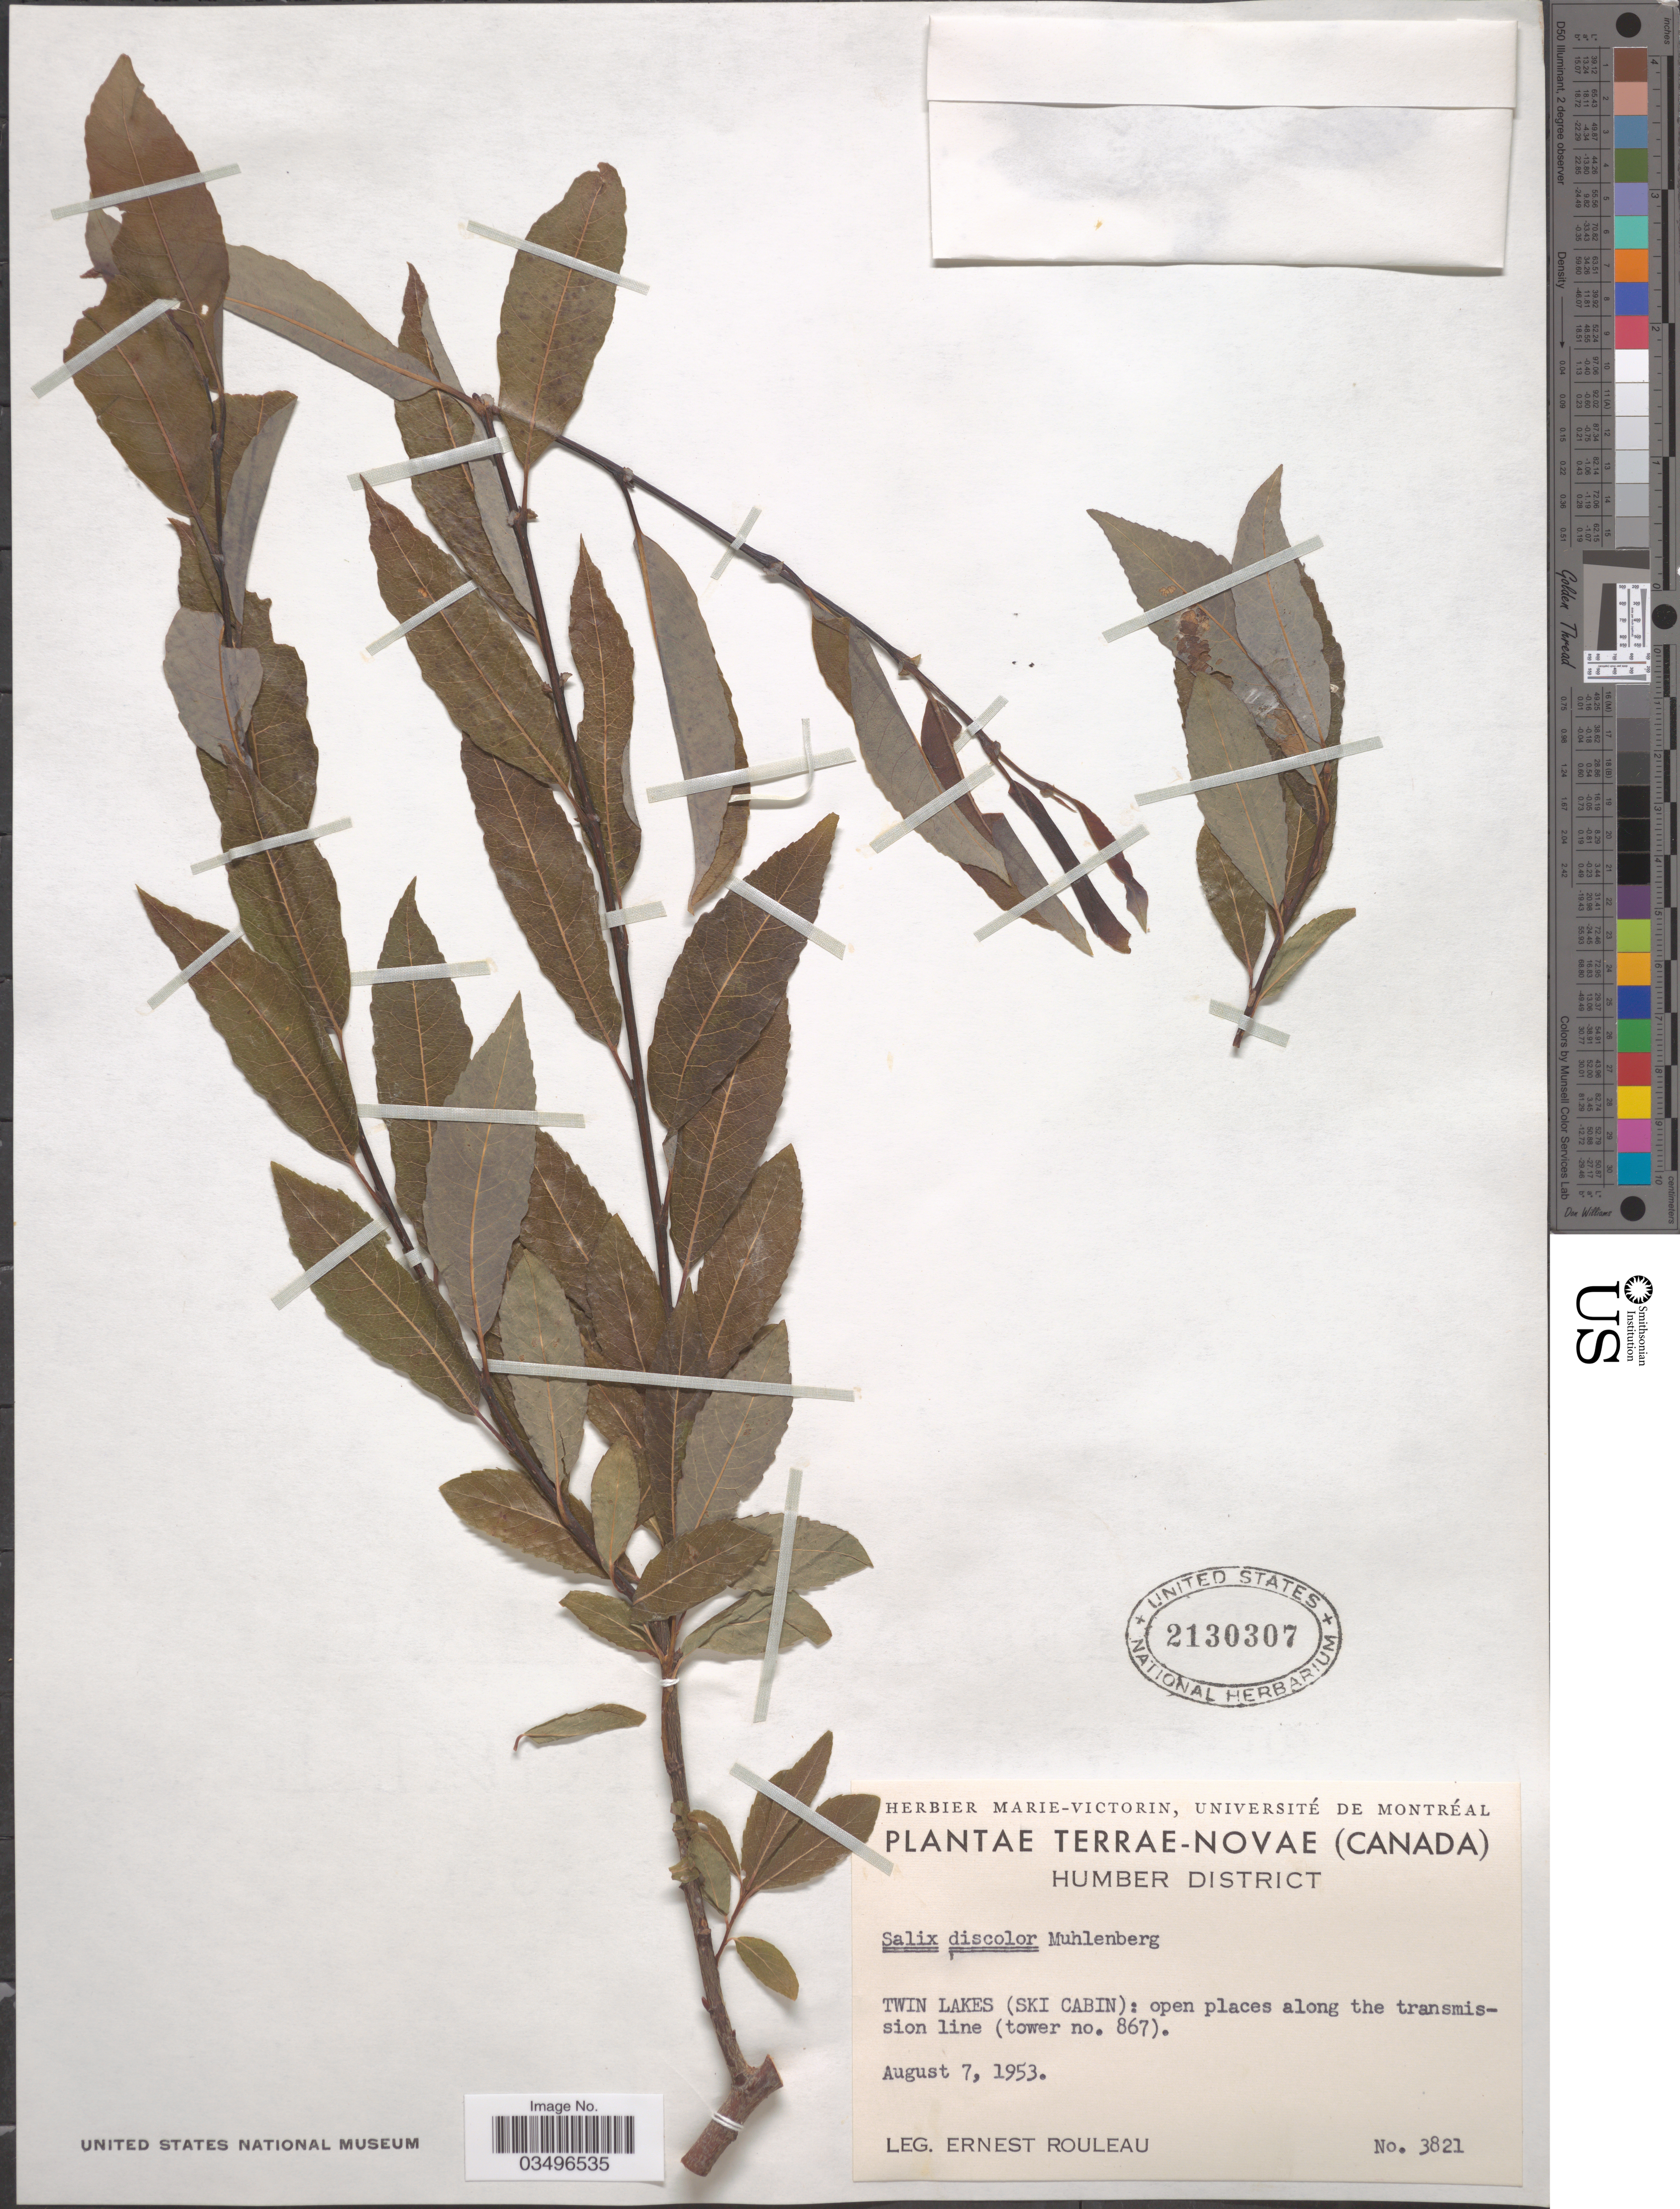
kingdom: Plantae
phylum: Tracheophyta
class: Magnoliopsida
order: Malpighiales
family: Salicaceae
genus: Salix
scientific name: Salix discolor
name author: Muhl.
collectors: E. Rouleau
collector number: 3821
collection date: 1953-08-07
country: Canada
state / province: Newfoundland and Labrador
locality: Terrae-Novae. Humber District. Twin Lakes (Ski Cabin): open places along the transmission line (tower no. 867).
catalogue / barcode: US 2130307